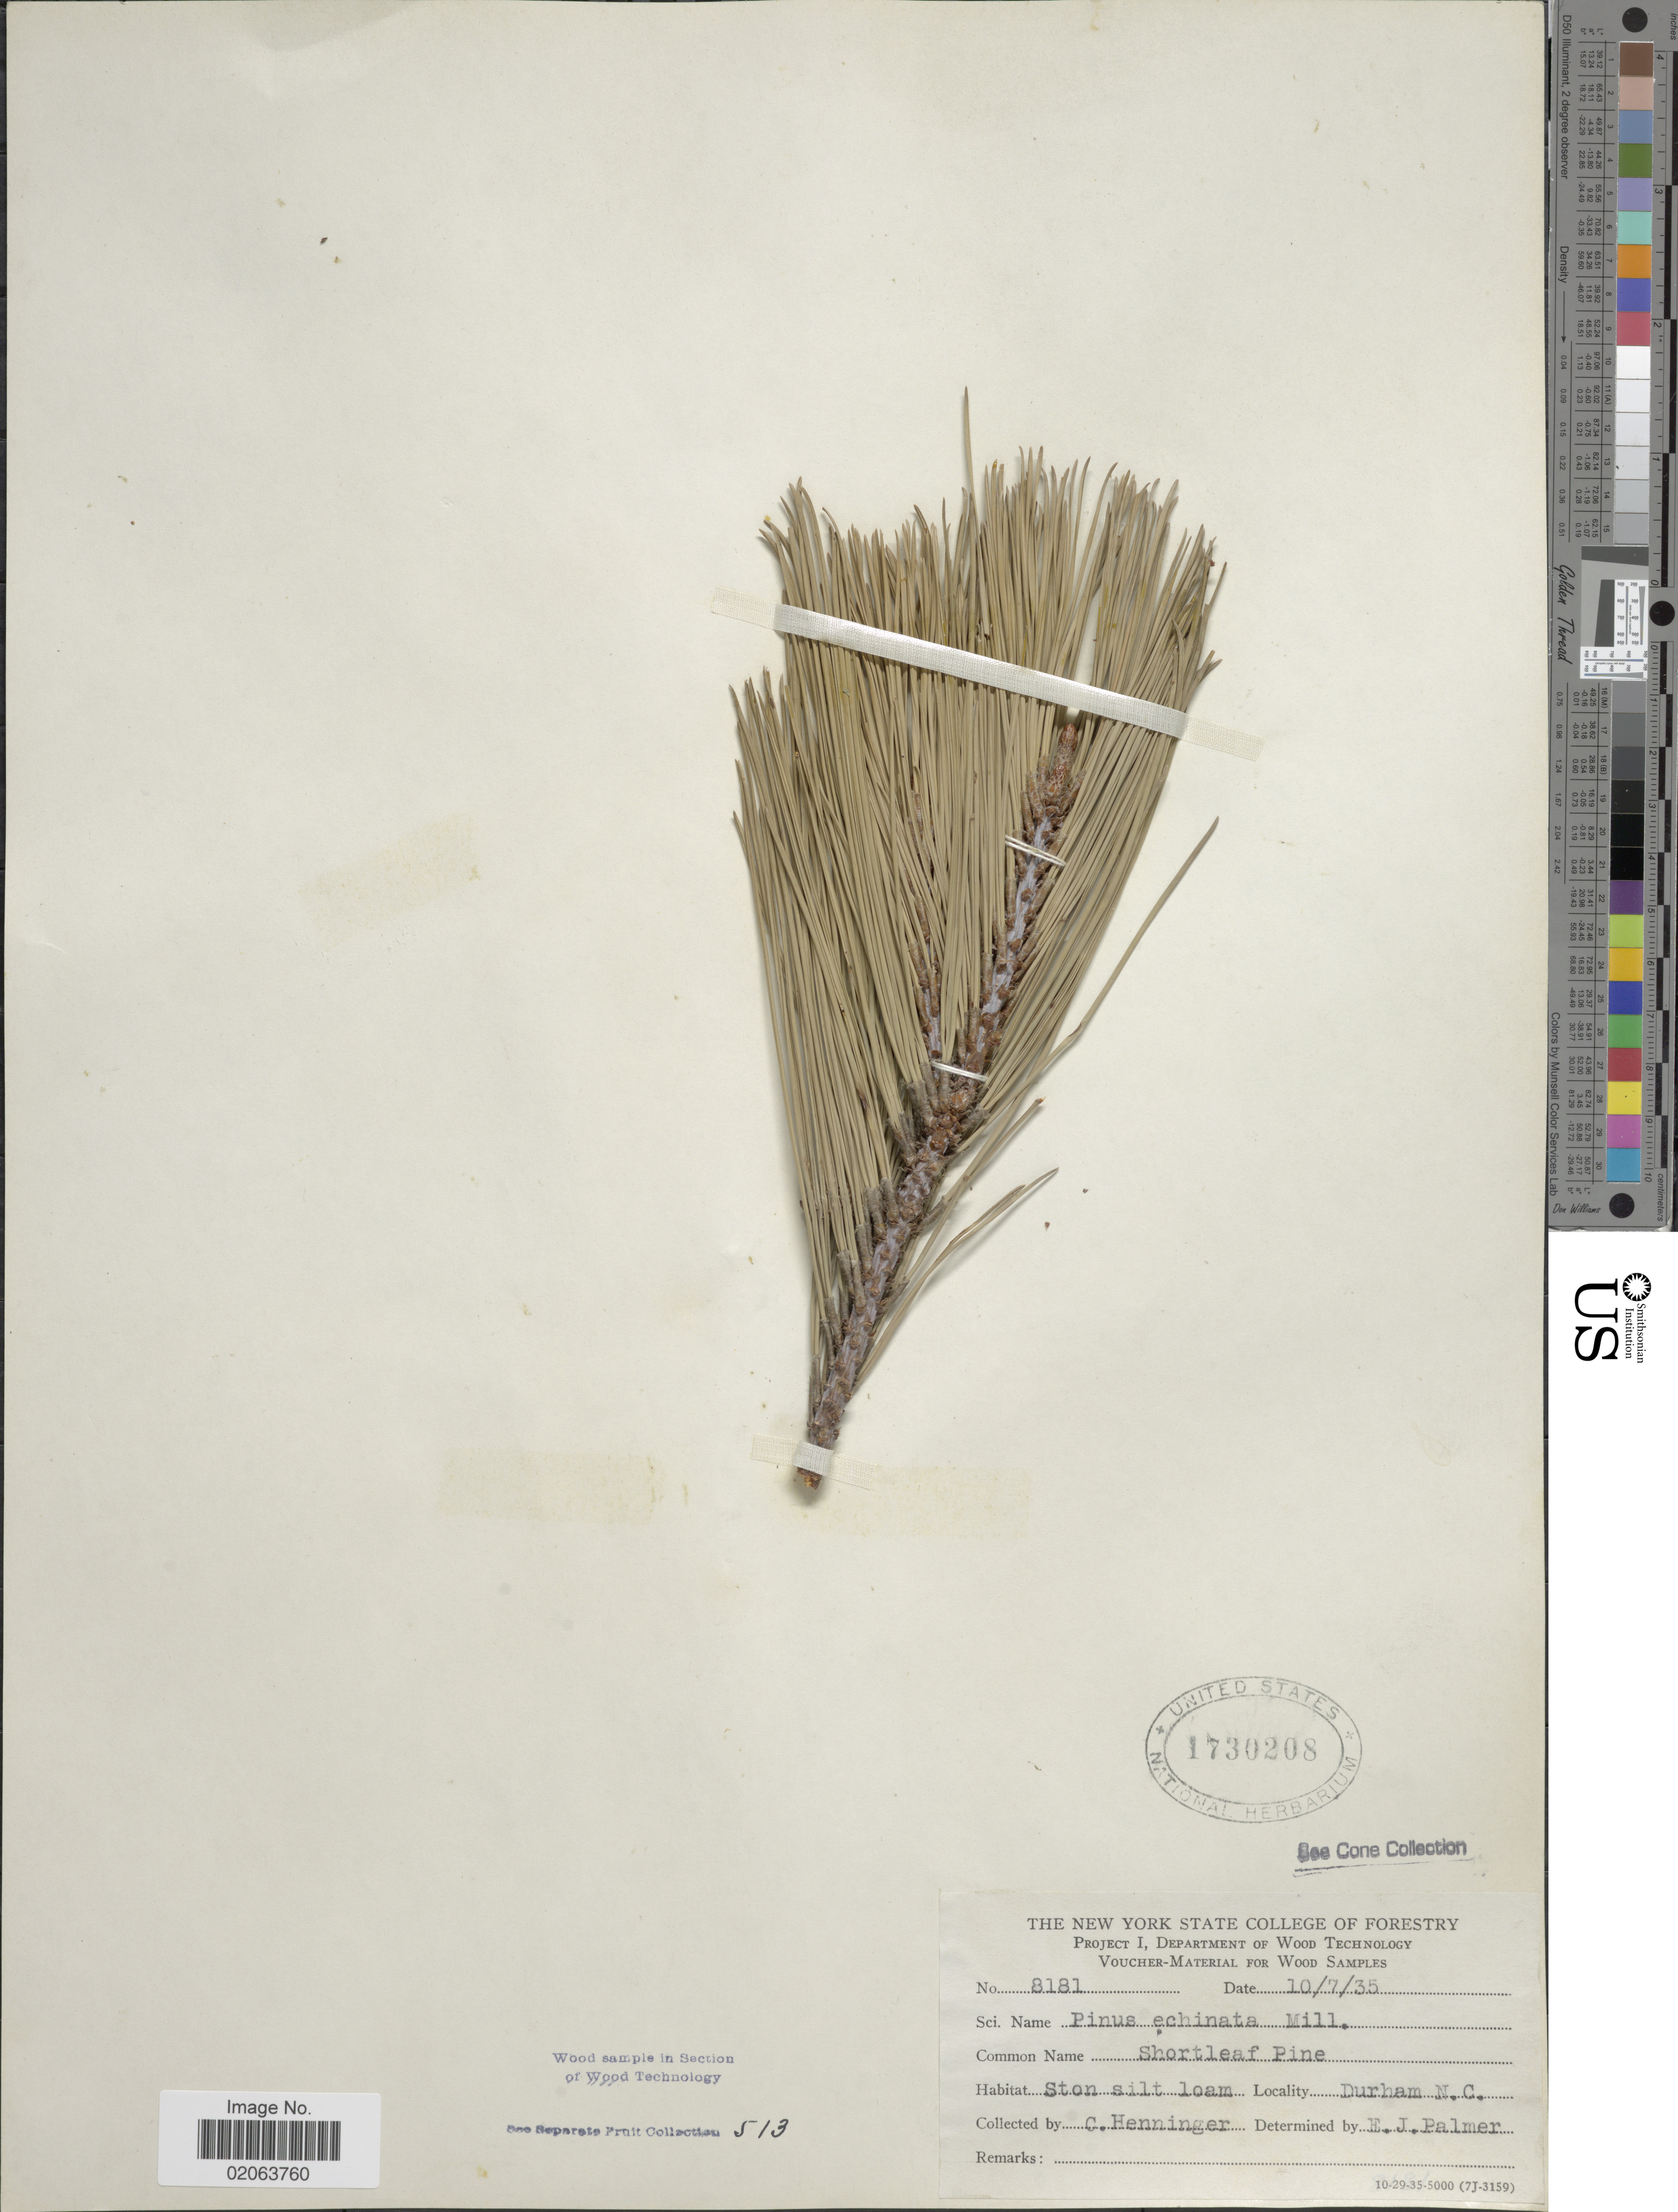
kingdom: Plantae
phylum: Tracheophyta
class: Pinopsida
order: Pinales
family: Pinaceae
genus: Pinus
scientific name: Pinus echinata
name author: Mill.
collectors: C. Henninger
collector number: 8181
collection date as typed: Transcribed d/m/y: 7/10/35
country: United States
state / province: North Carolina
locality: Durham, N. C.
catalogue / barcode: US 1730208